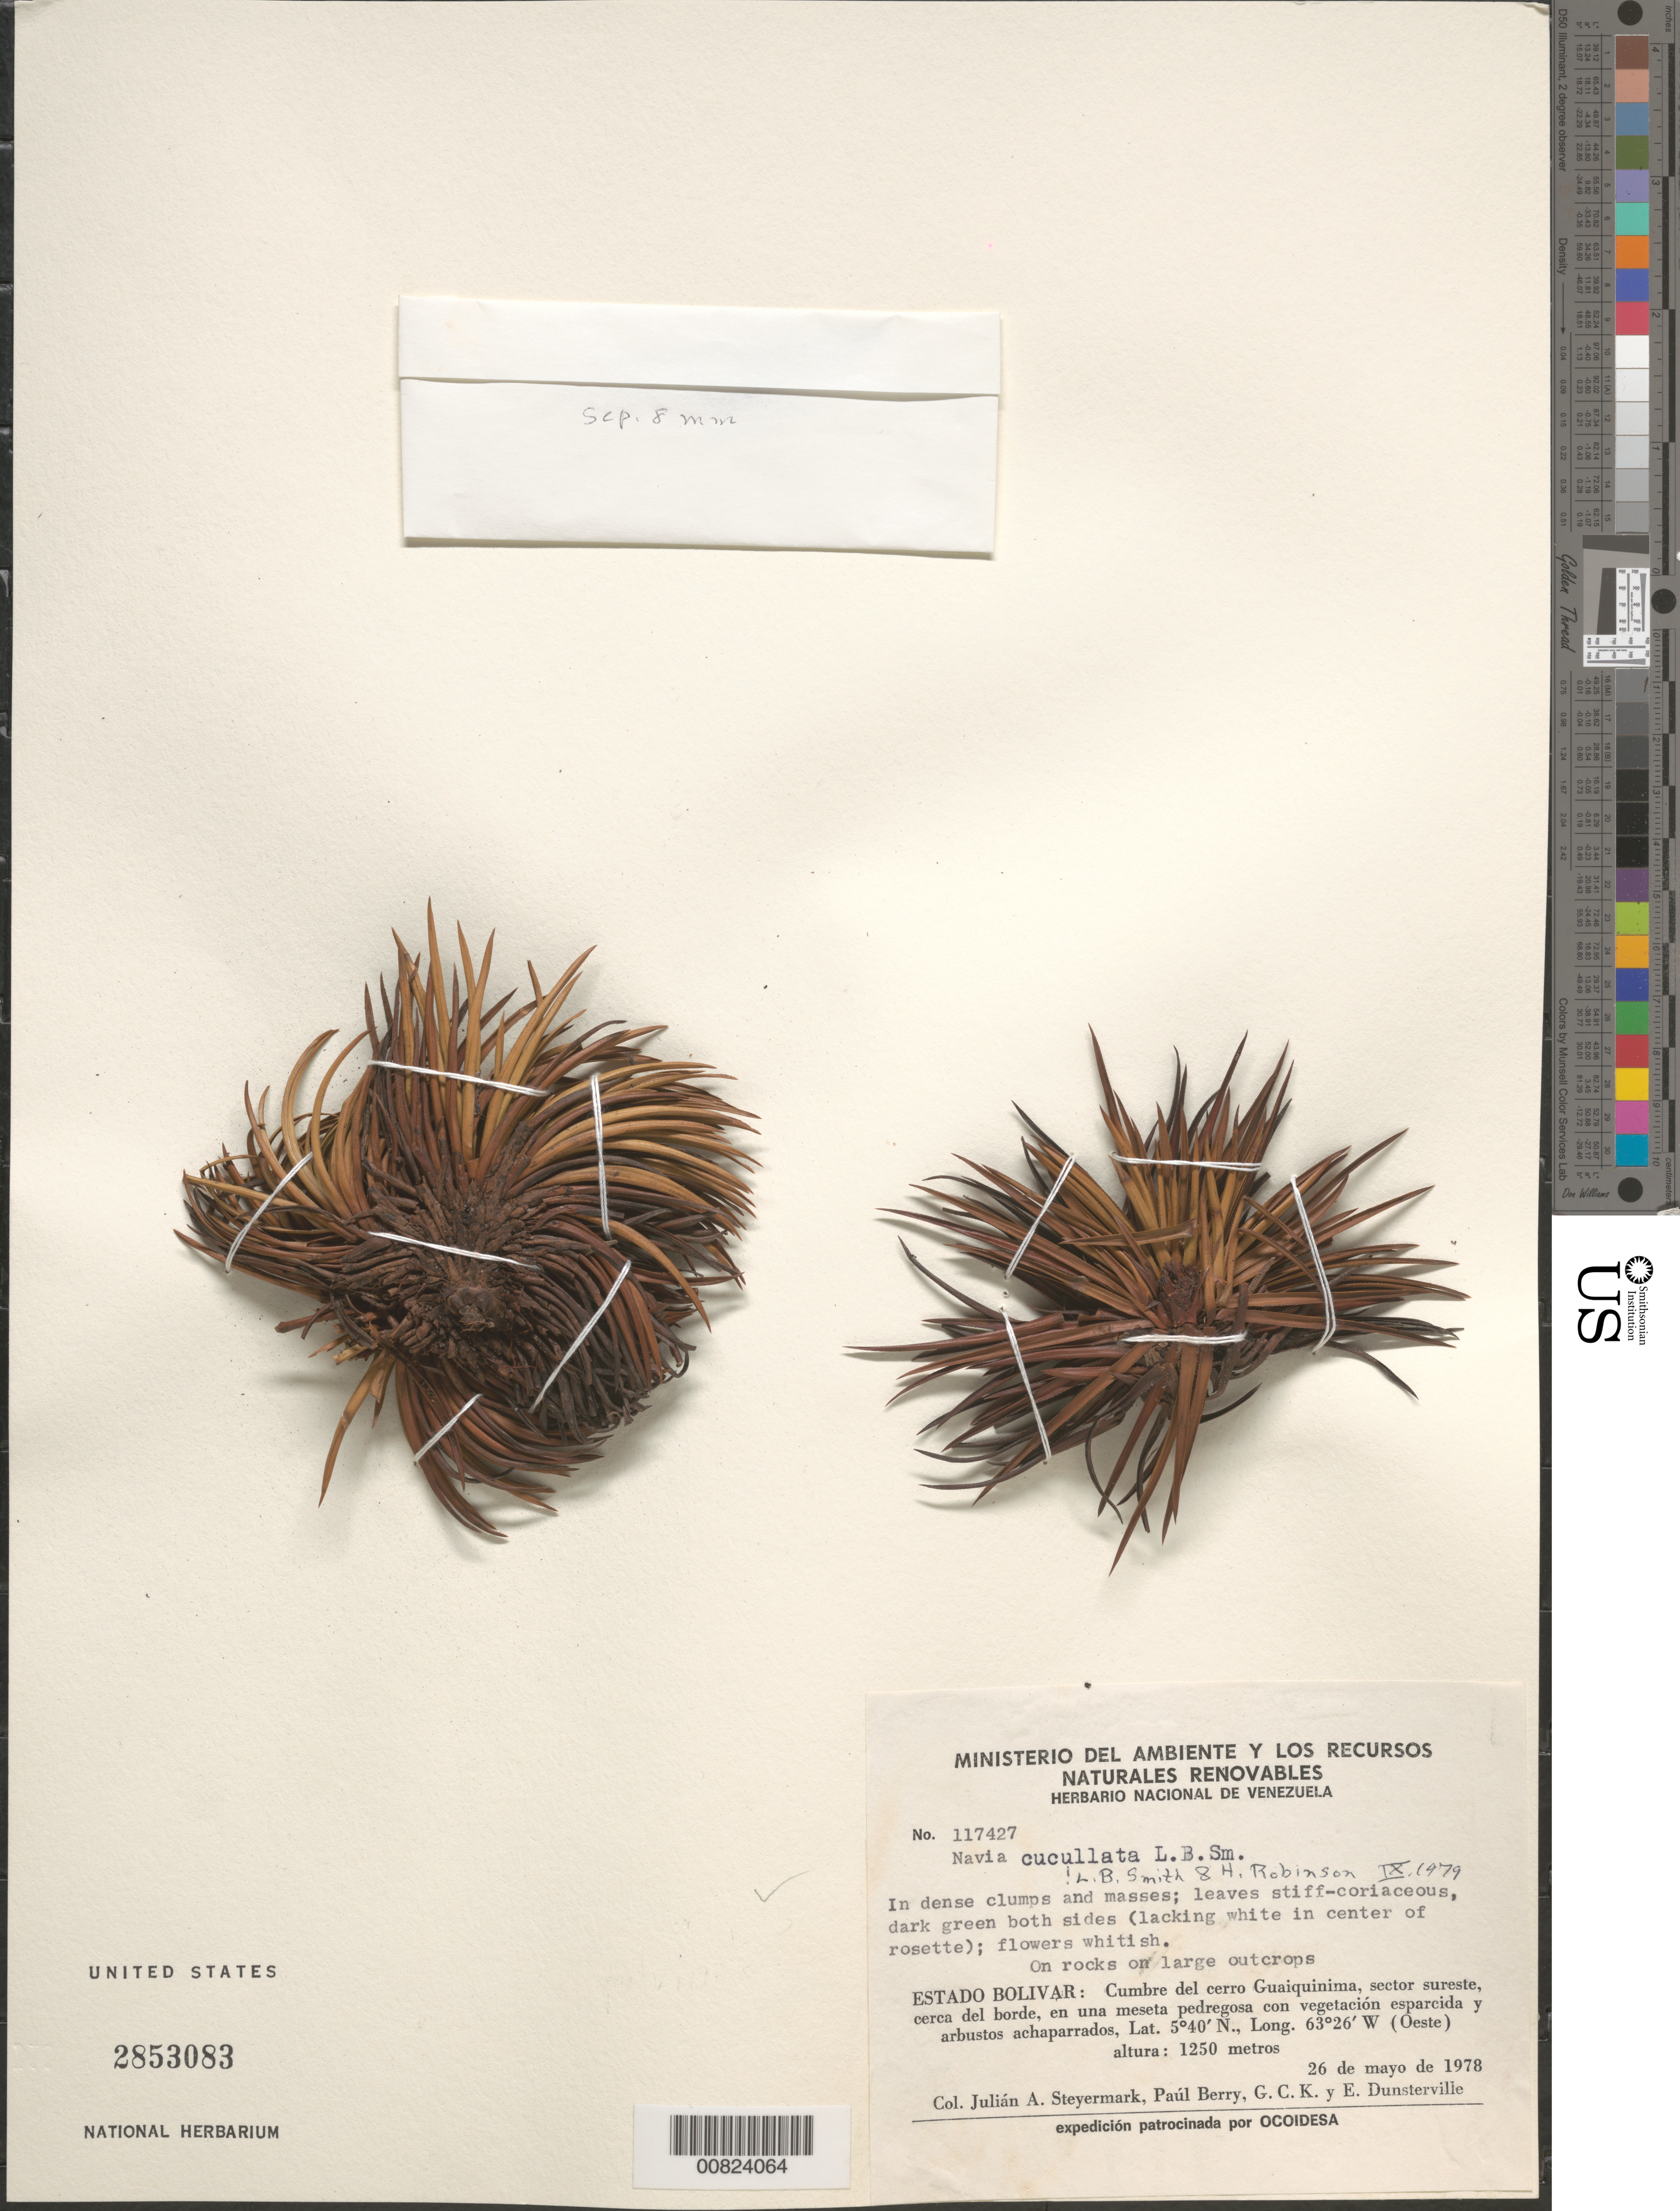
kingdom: Plantae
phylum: Tracheophyta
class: Liliopsida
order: Poales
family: Bromeliaceae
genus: Navia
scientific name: Navia cucullata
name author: L.B. Sm.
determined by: Smith, L. B.; Robinson, H. E.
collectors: J. Steyermark, P. Berry, G. C. K. Dunsterville & E. Dunsterville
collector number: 117427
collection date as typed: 26-May-78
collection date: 1978-05-26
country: Venezuela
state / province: Bolívar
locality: Cerro Guaiquinima, sector SE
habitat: En una meseta pedegrosa con vegetación esparcida y arbustos achaparrados; on rocks on large outcrops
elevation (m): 1250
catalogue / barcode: US 2853083